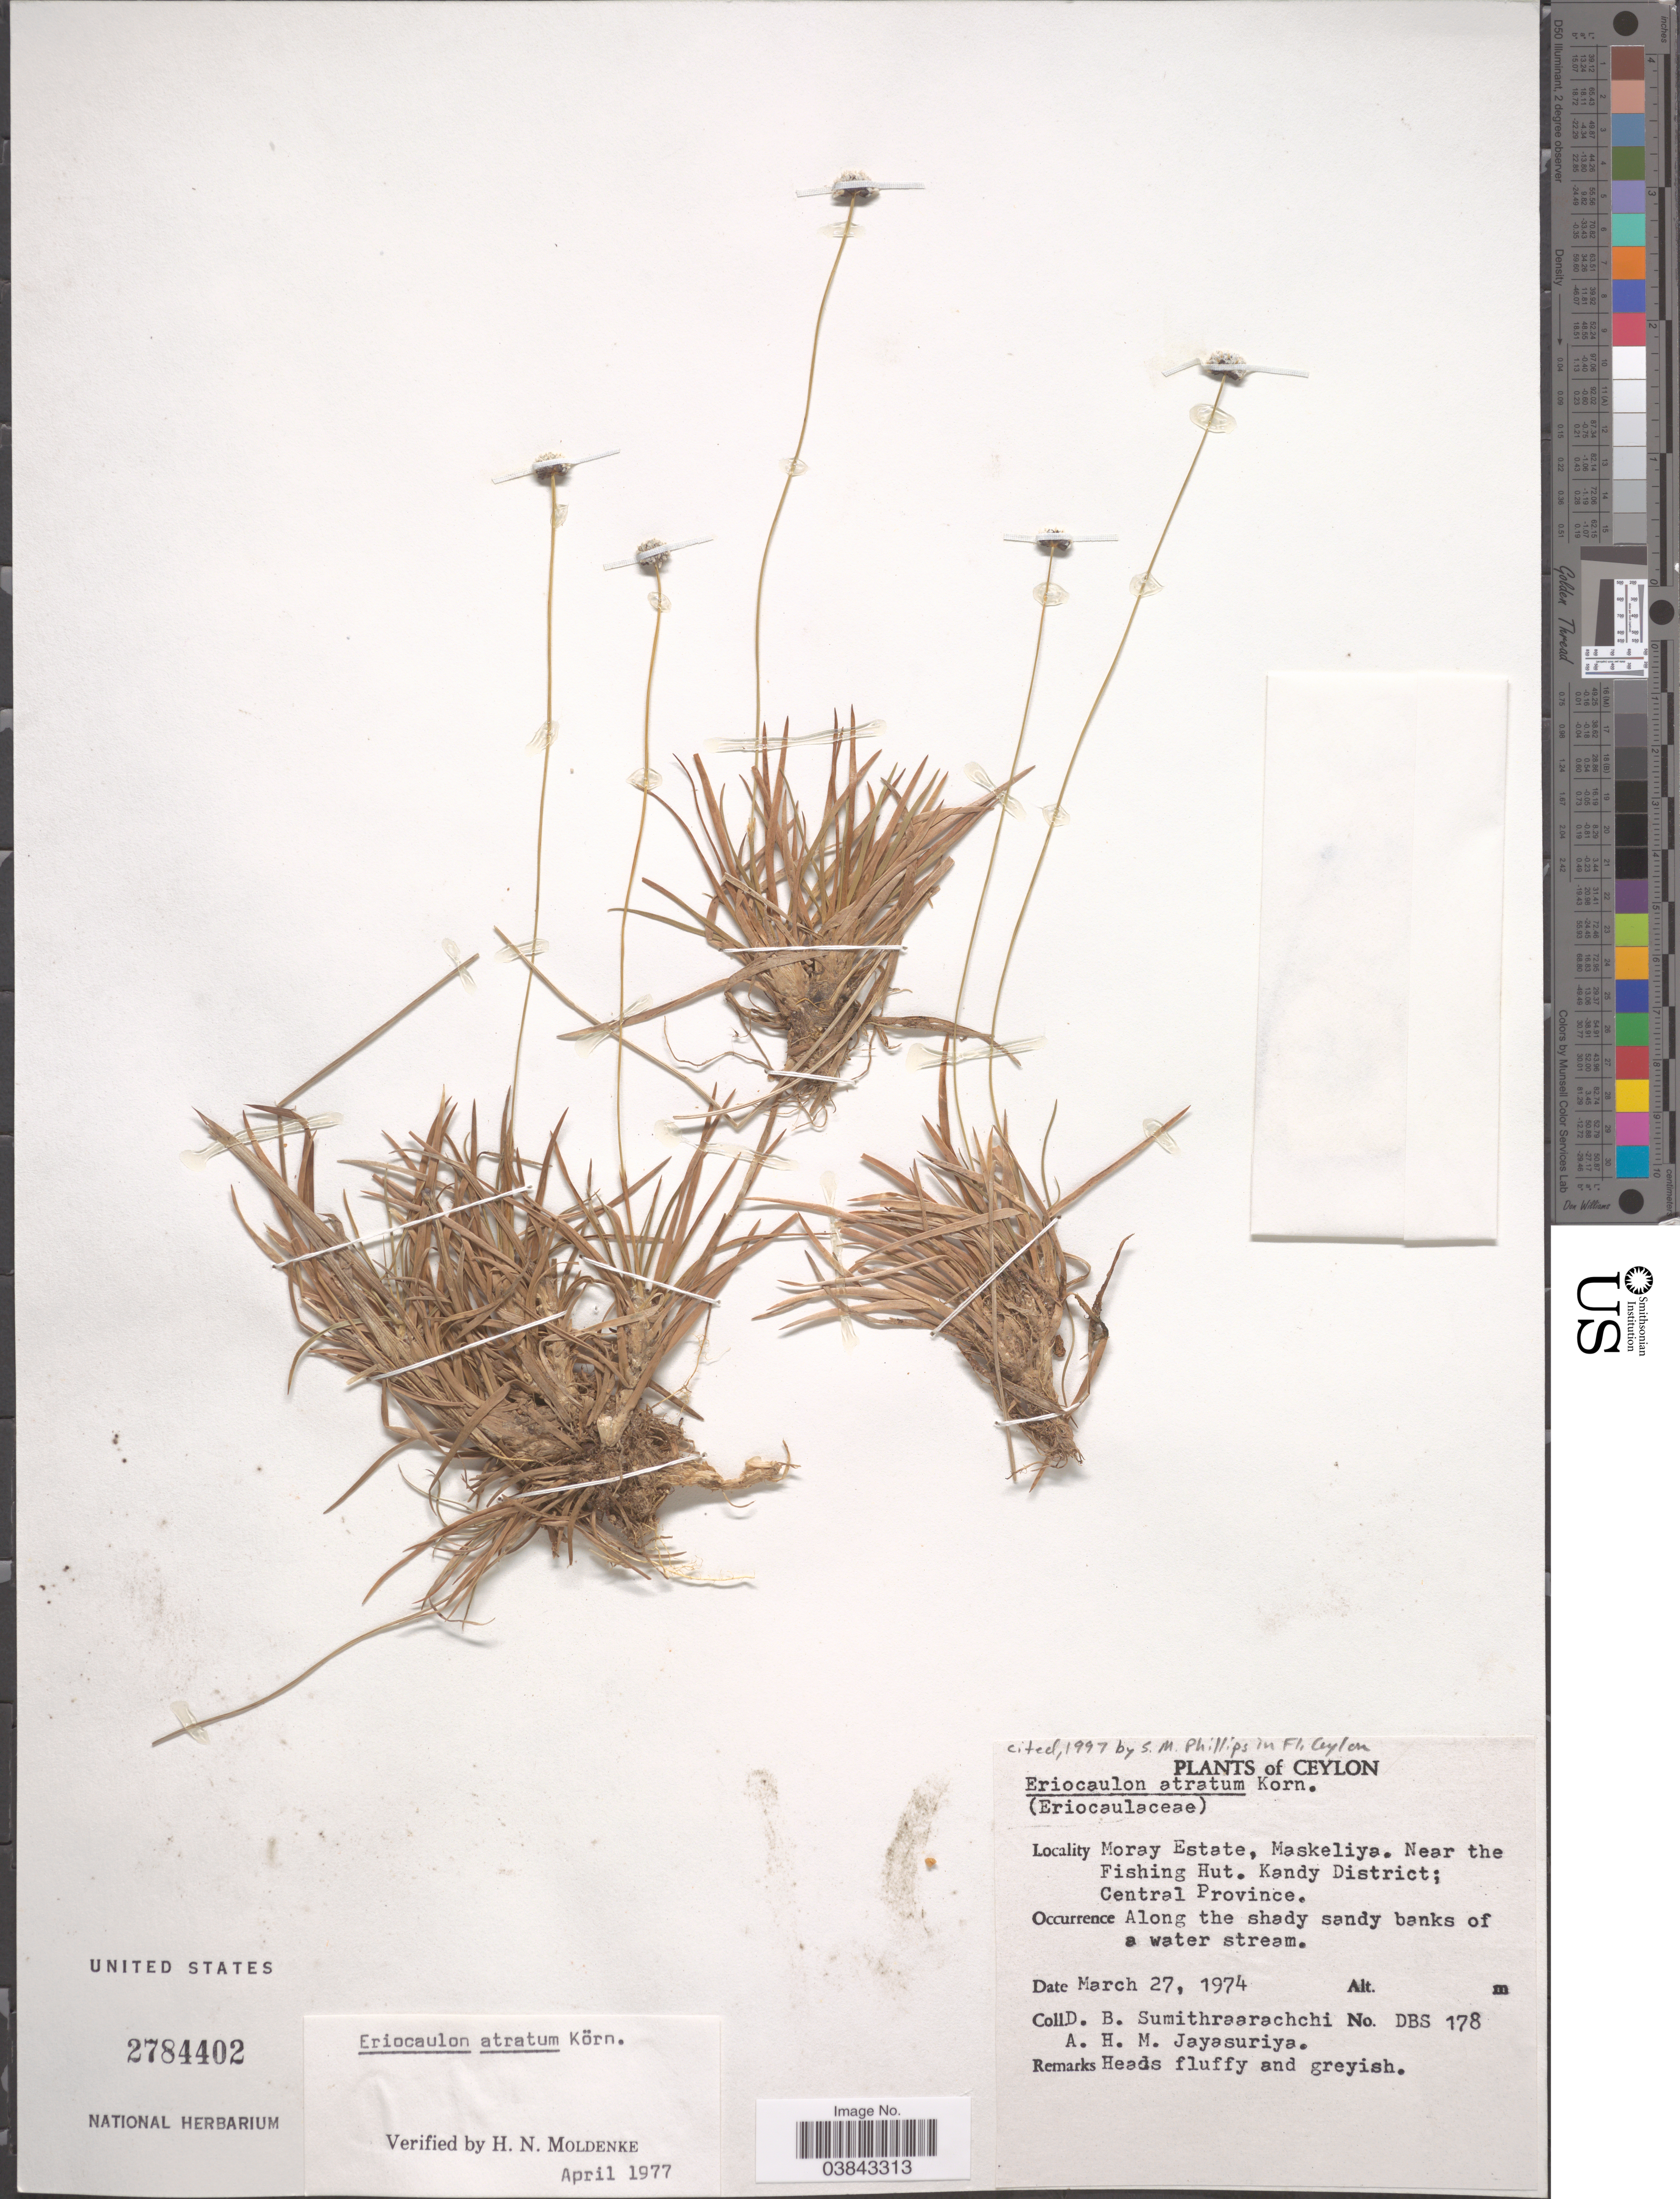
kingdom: Plantae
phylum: Tracheophyta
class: Liliopsida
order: Poales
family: Eriocaulaceae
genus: Eriocaulon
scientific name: Eriocaulon atratum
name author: Körn.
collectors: D. B. Sumithraarachchi & A. H. Jayasuriya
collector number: DBS 178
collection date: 1974-03-24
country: Sri Lanka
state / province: Central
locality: Ceylon. Moray Estate, Maskeliya. Near the Fishing Hut. Kandy District; Central Province.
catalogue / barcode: US 2784402